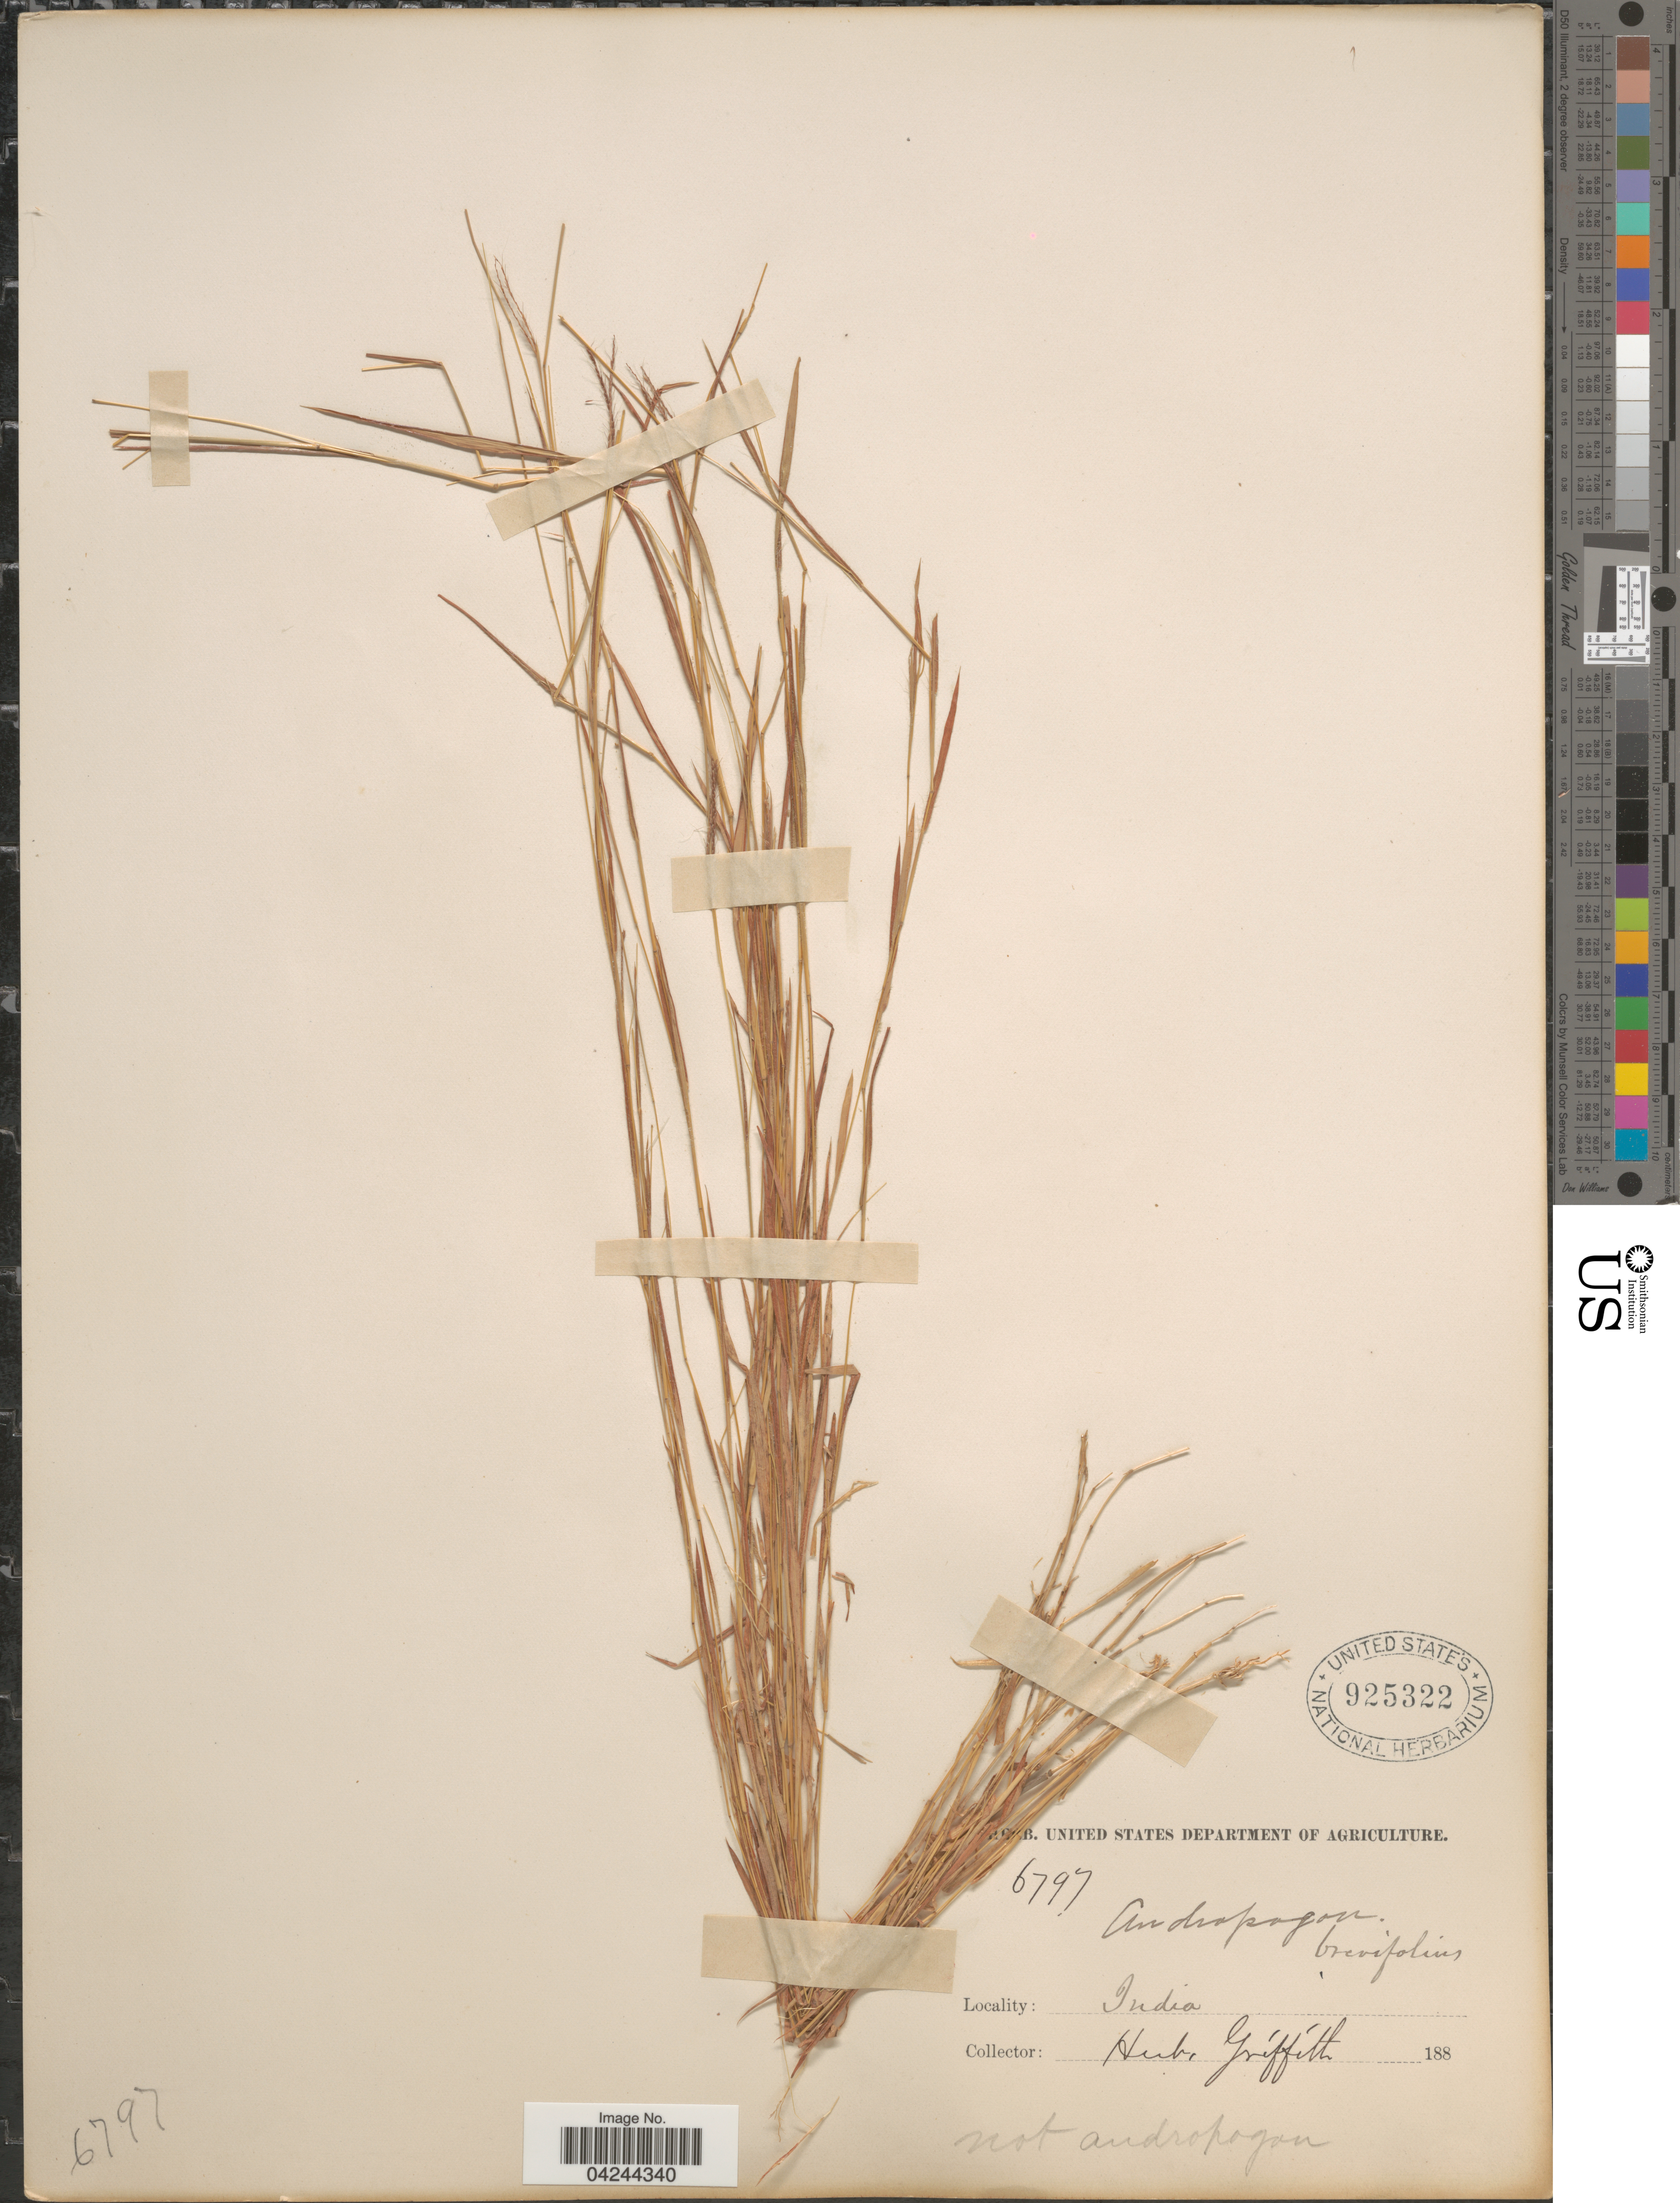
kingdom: Plantae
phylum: Tracheophyta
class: Liliopsida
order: Poales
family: Poaceae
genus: Pogonatherum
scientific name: Pogonatherum crinitum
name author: (Thunb.) Kunth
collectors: ex herb. Griffith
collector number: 6797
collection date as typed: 188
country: India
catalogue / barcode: US 925322